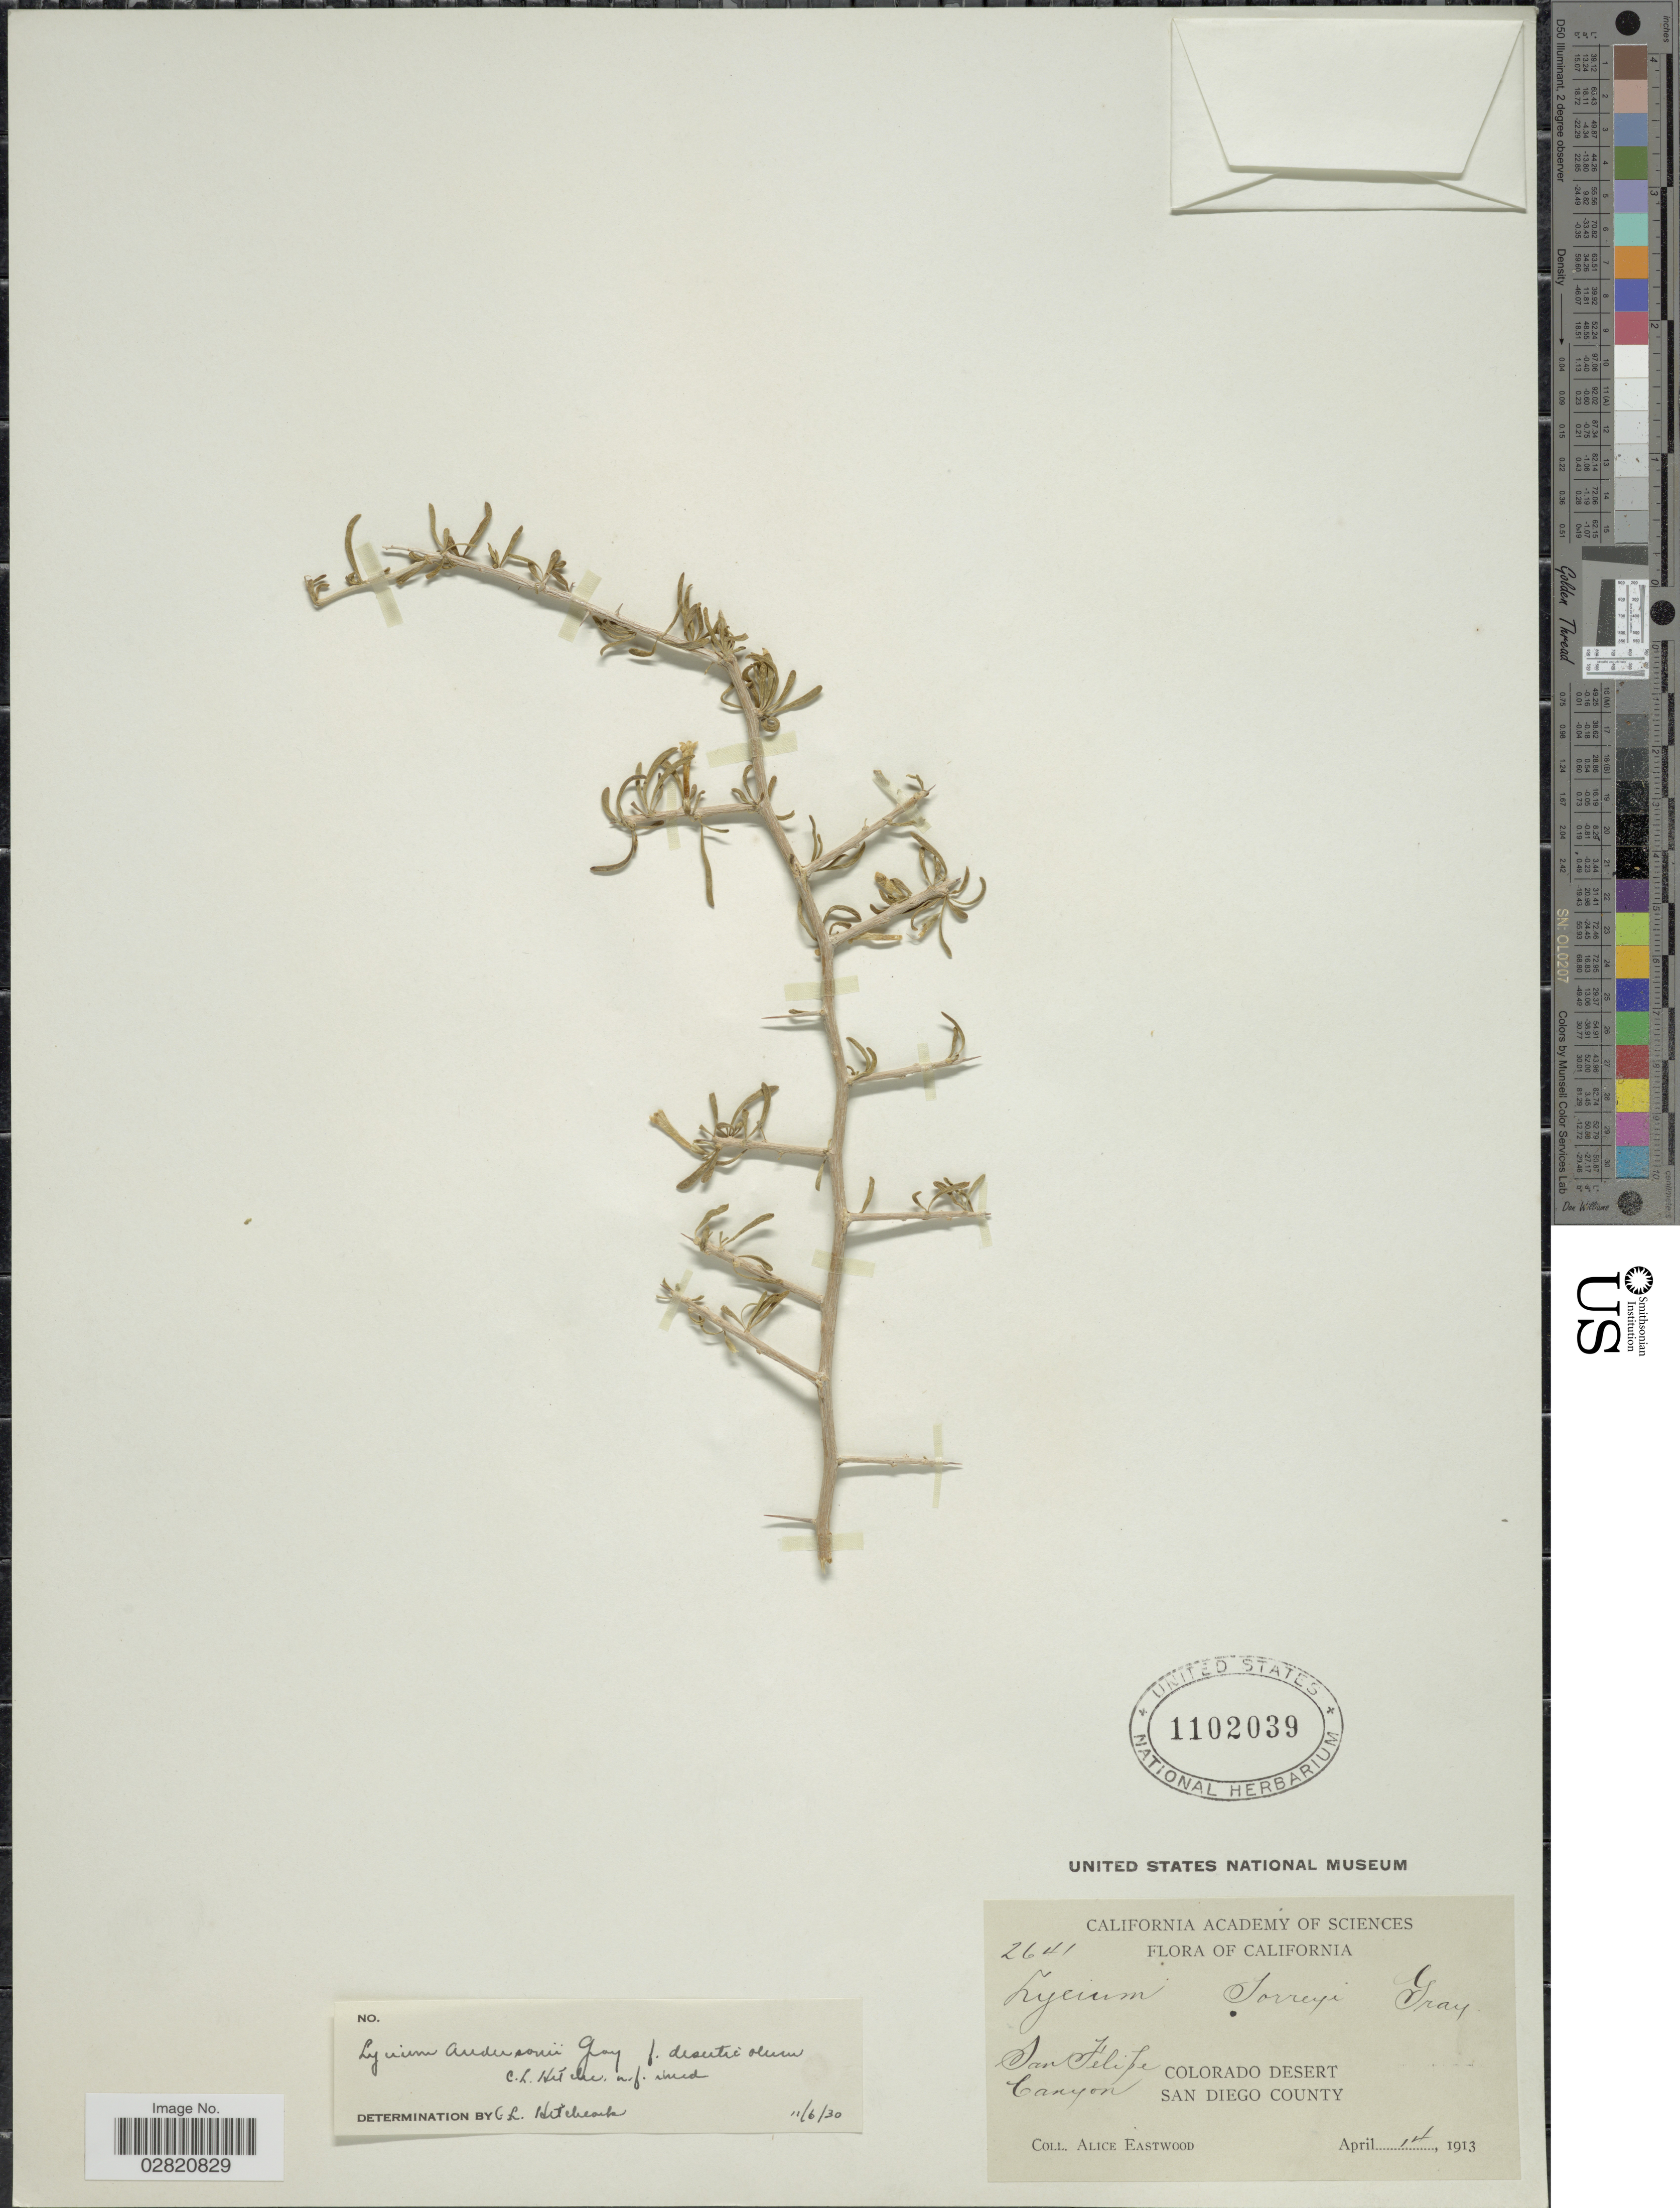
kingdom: Plantae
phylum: Tracheophyta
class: Magnoliopsida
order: Solanales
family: Solanaceae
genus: Lycium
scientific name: Lycium andersonii f. deserticola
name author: C.L. Hitchc.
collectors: A. Eastwood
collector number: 2641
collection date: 1913-04-14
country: United States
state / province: California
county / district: San Diego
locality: San Felipe Canyon. Colorado Desert. San Diego County.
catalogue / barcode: US 1102039